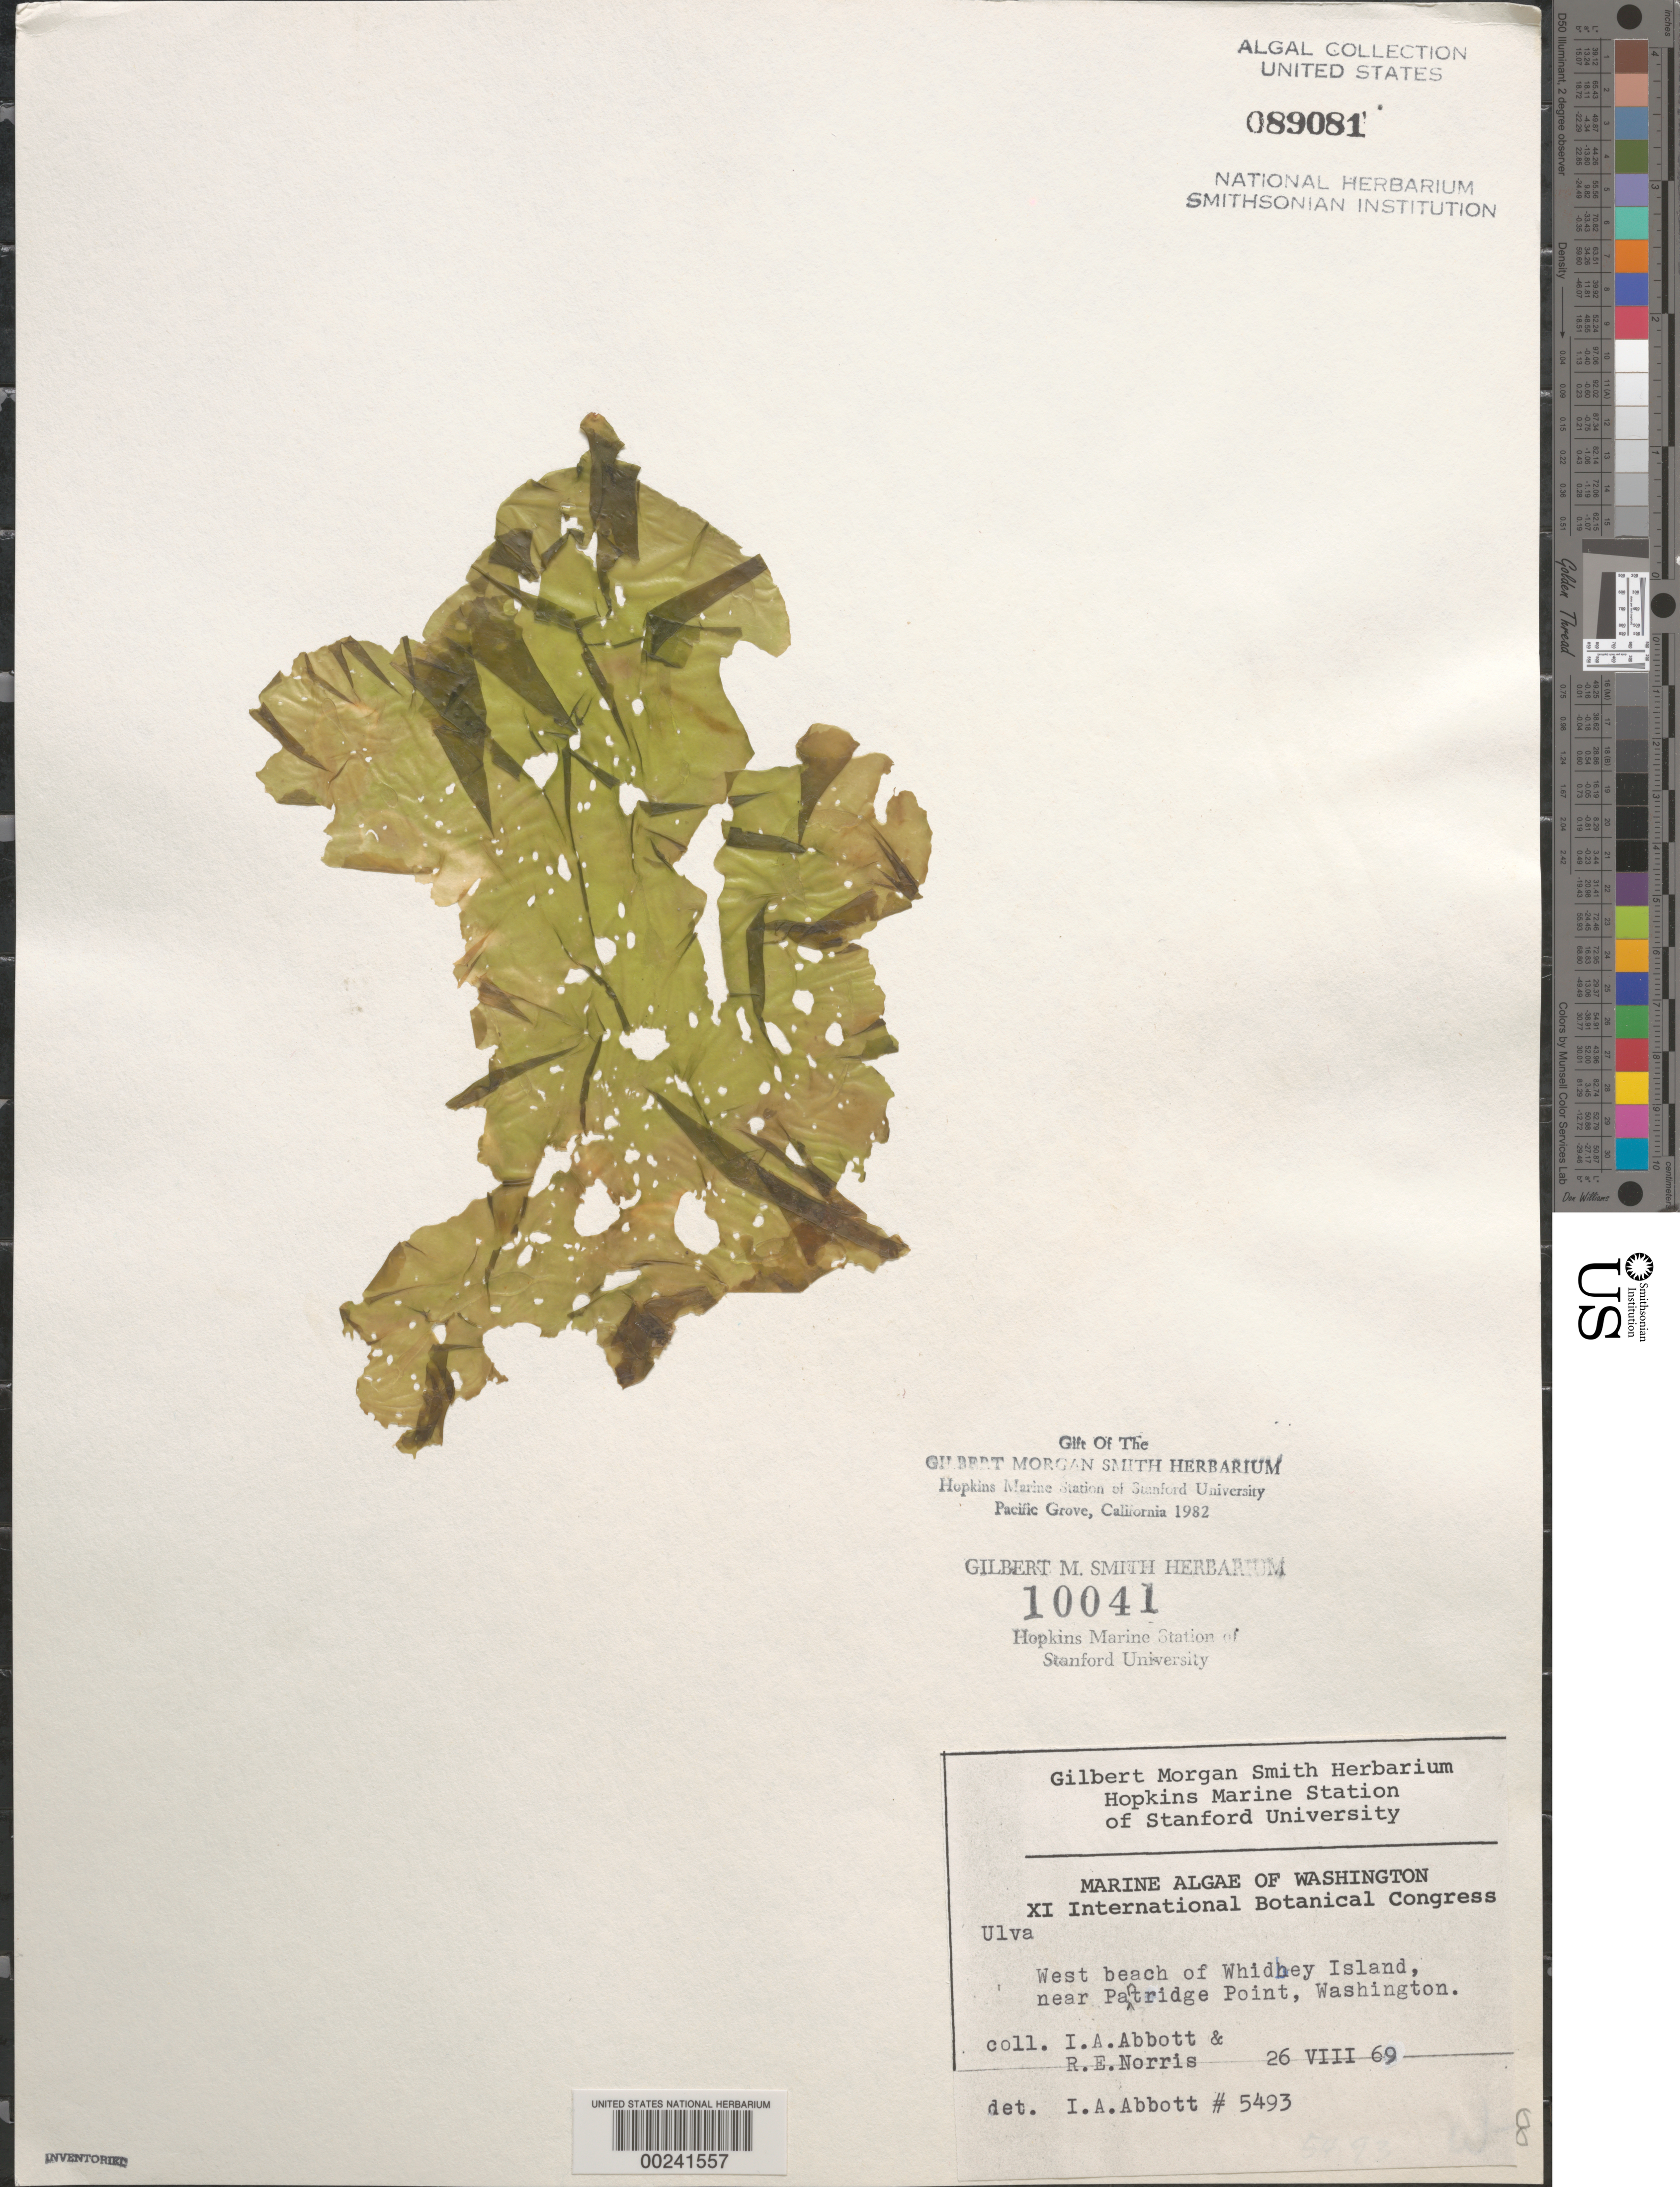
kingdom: Plantae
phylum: Chlorophyta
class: Ulvophyceae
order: Ulvales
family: Ulvaceae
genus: Ulva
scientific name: Ulva sp.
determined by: Abbott, Isabella A.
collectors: I. A. Abbott & R. E. Norris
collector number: IAA 5493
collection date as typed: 26 Aug 1969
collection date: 1969-08-26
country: United States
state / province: Washington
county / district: Island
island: Whidbey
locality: West Beach near Partridge Point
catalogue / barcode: US 89081